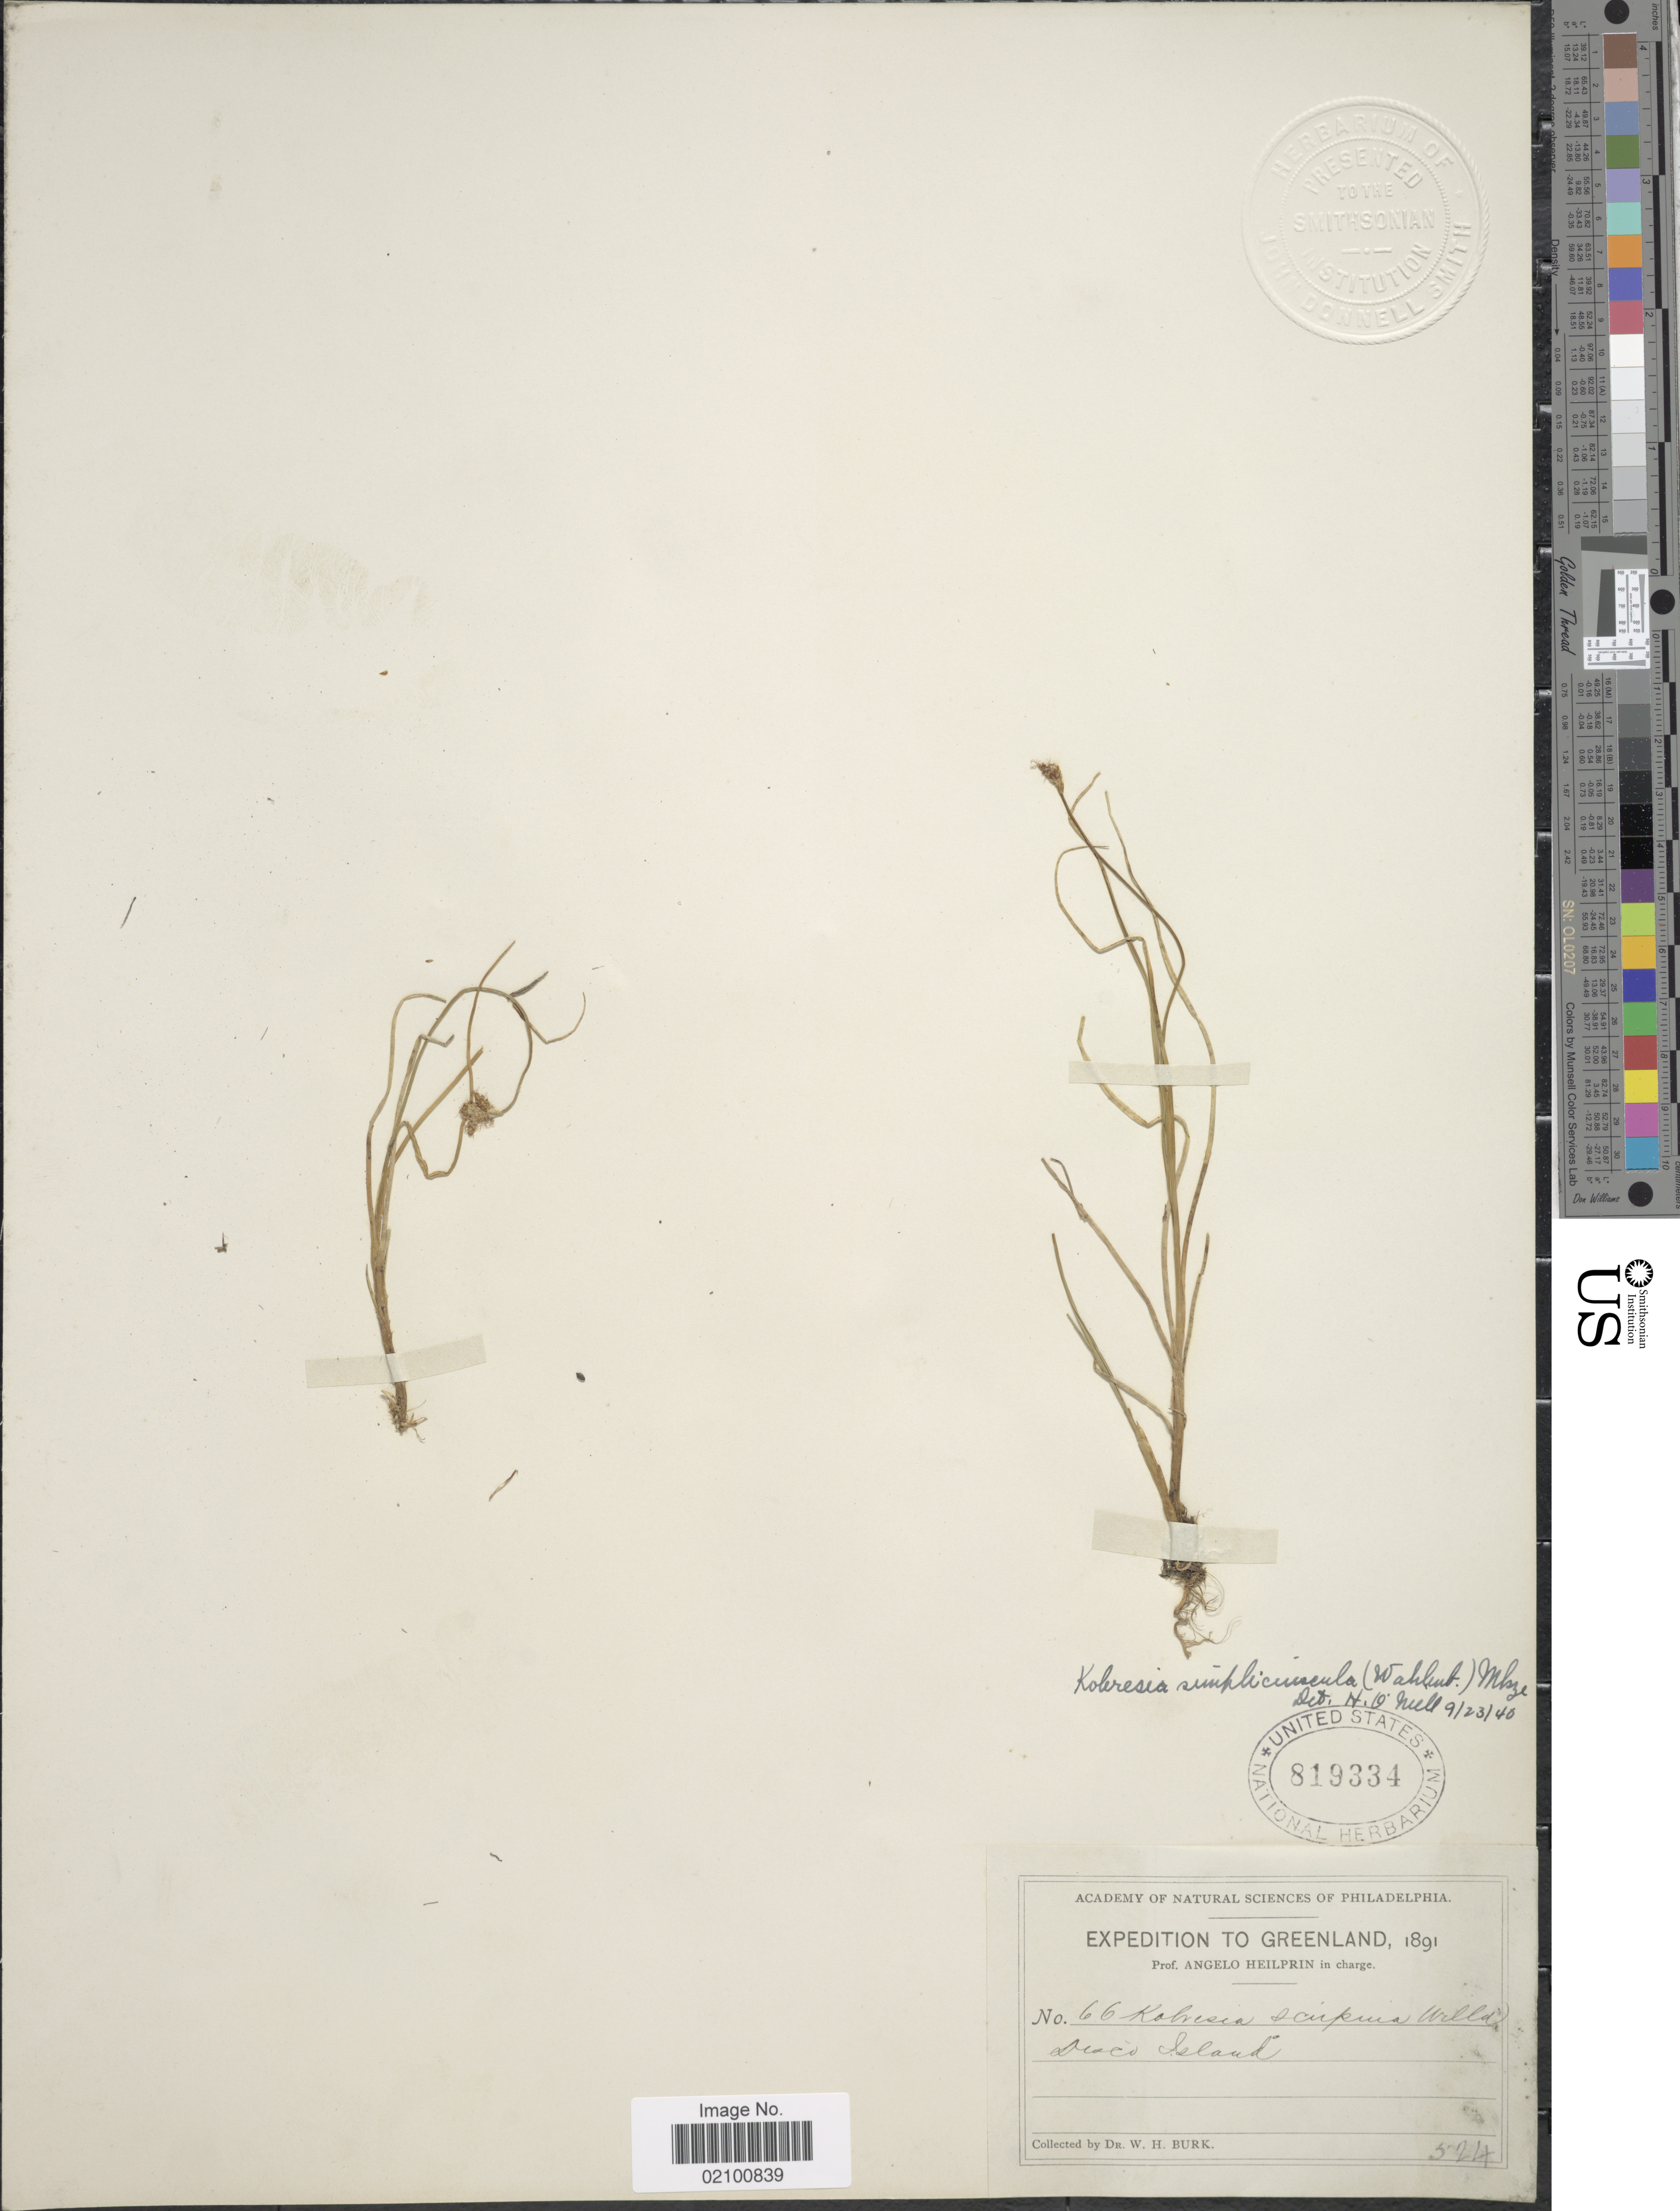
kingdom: Plantae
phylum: Tracheophyta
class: Liliopsida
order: Poales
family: Cyperaceae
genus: Carex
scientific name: Carex simpliciuscula subsp. simpliciuscula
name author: Wahlenb.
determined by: Strong, M. T., (US), Smithsonian Institution - National Museum of Natural History (UNITED STATES)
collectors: W. Burk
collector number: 66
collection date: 1891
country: Greenland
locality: Disco Island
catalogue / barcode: US 819334